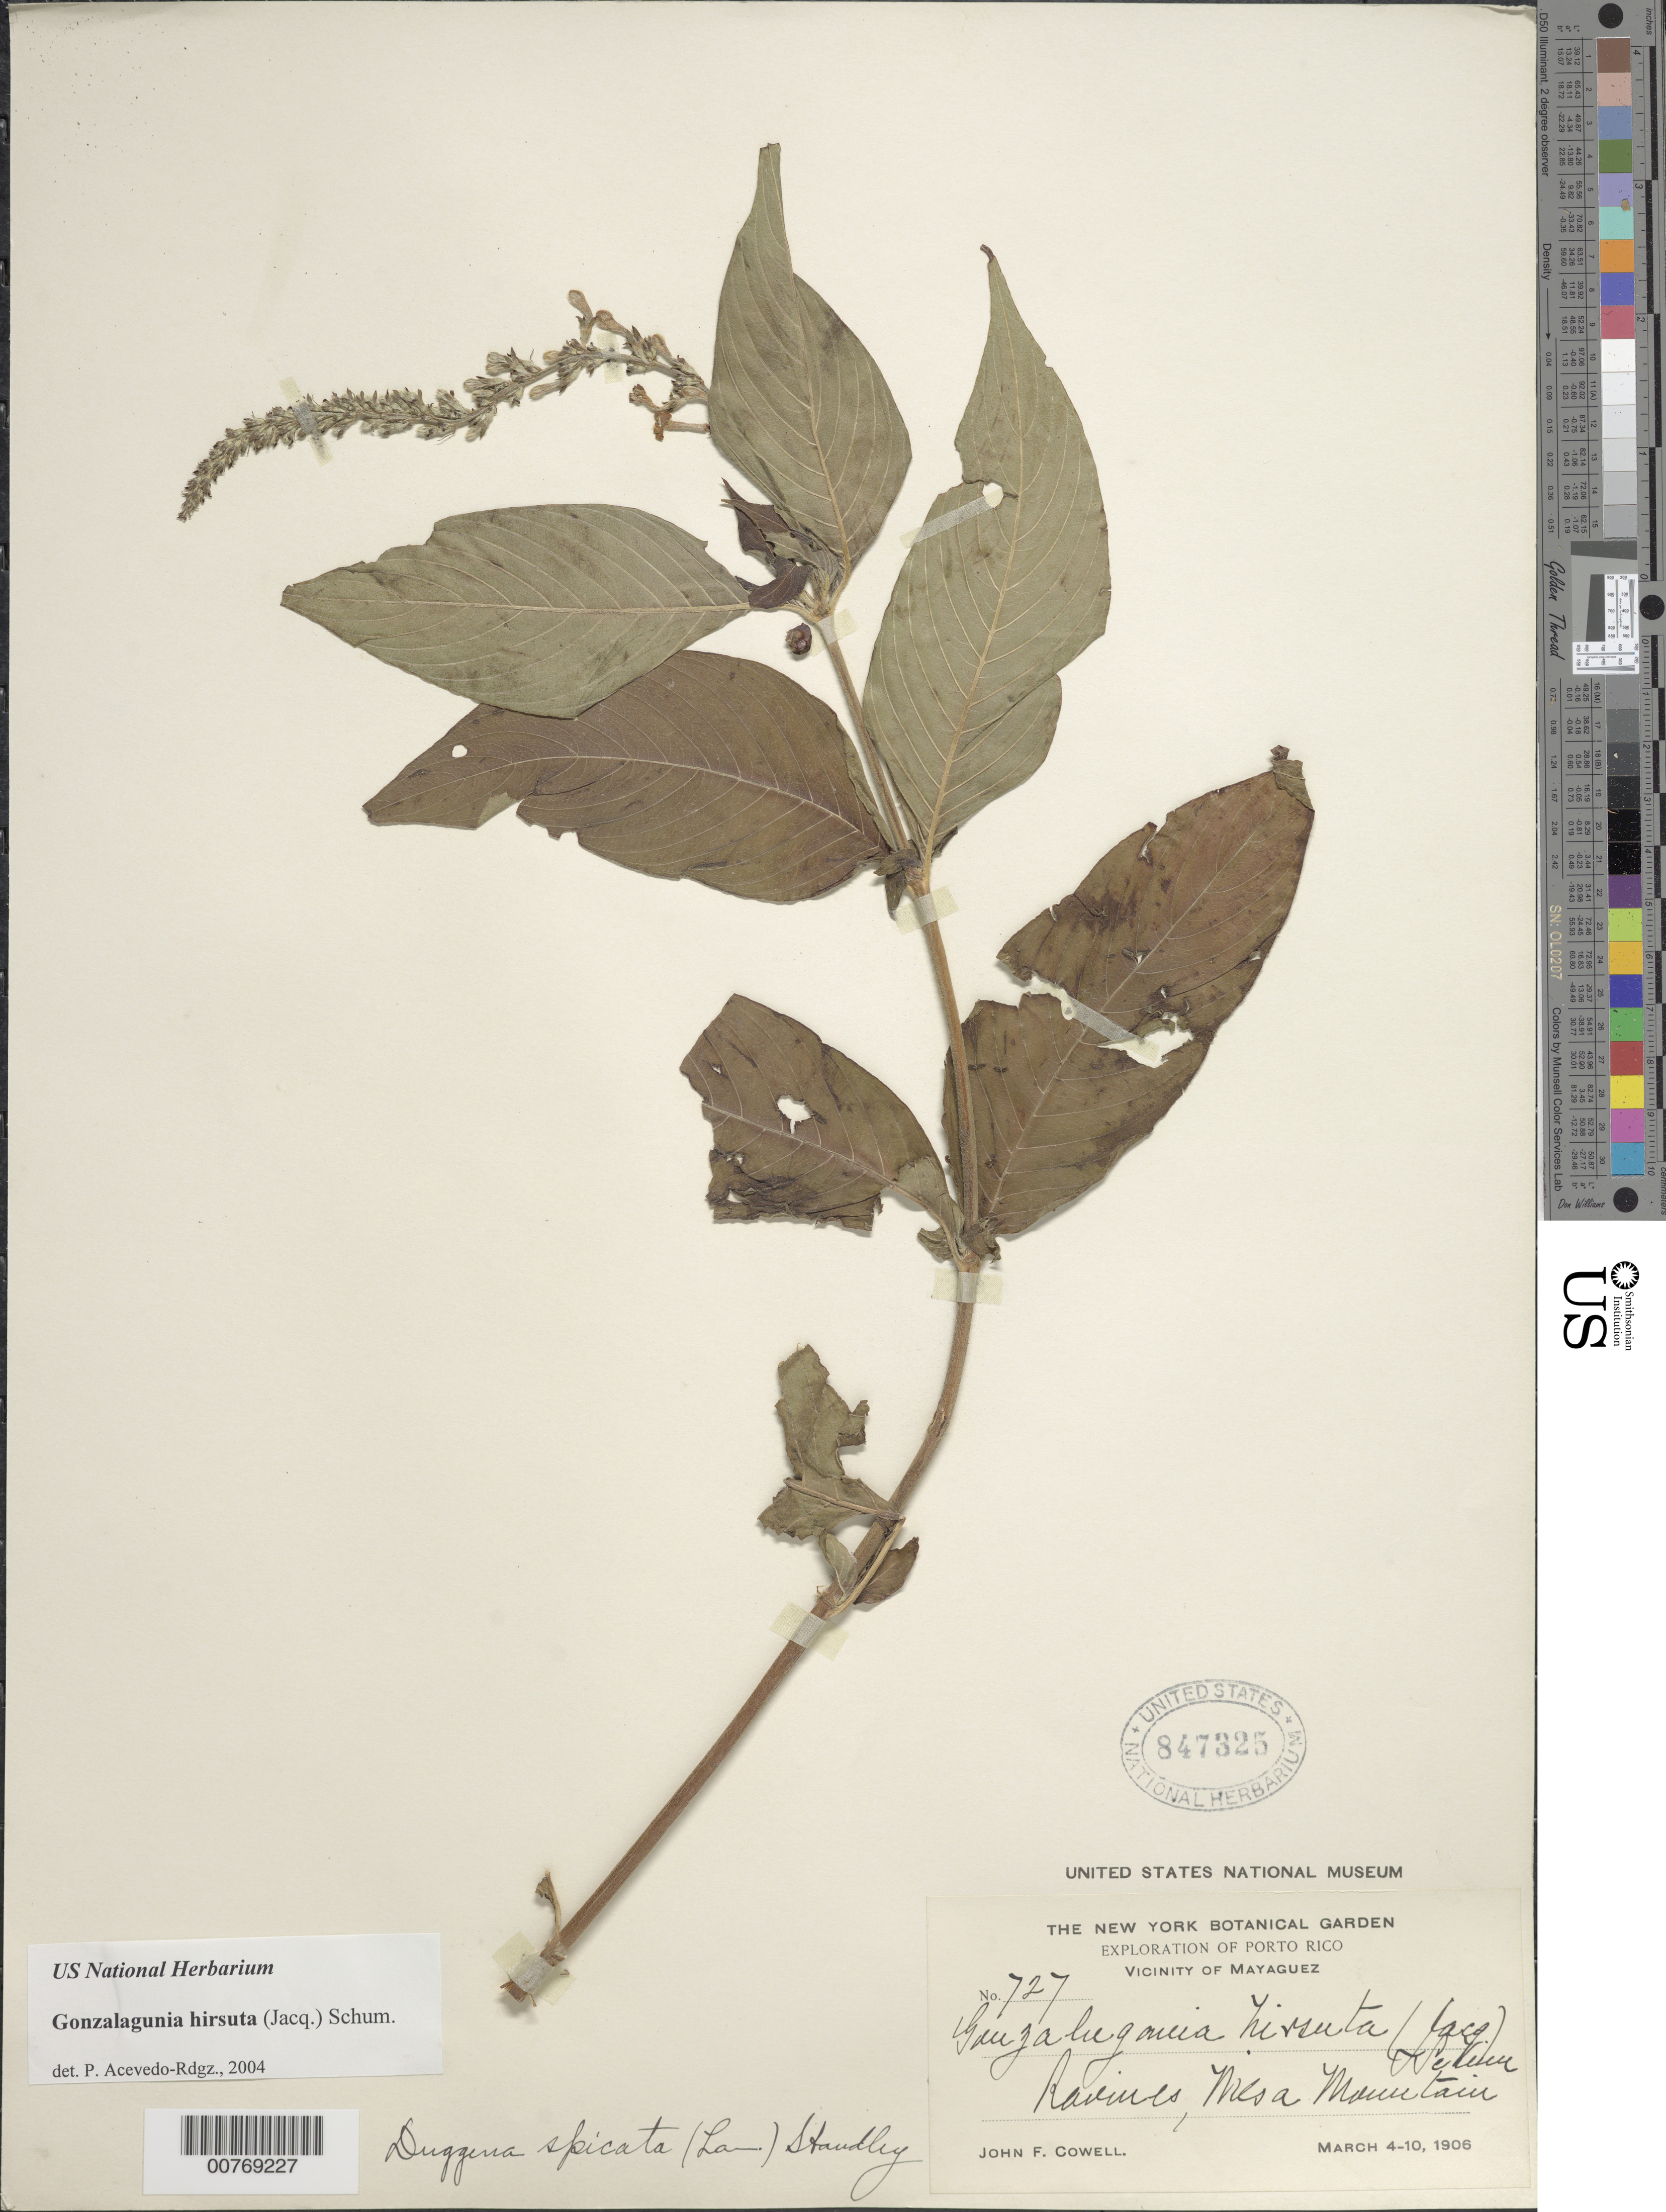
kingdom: Plantae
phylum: Tracheophyta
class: Magnoliopsida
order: Gentianales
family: Rubiaceae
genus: Gonzalagunia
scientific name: Gonzalagunia hirsuta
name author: (Jacq.) K. Schum.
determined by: Acevedo-Rodríguez, P., (BOT), Smithsonian Institution - National Museum of Natural History (UNITED STATES)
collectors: J. F. Cowell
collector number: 727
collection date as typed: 04 Mar 1906 to 10 Mar 1906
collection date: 1906-03-04/1906-03-10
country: Puerto Rico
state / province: Mayagüez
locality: Vicinity of Mayagüez, Mesa Mountains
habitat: Ravines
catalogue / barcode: US 847325